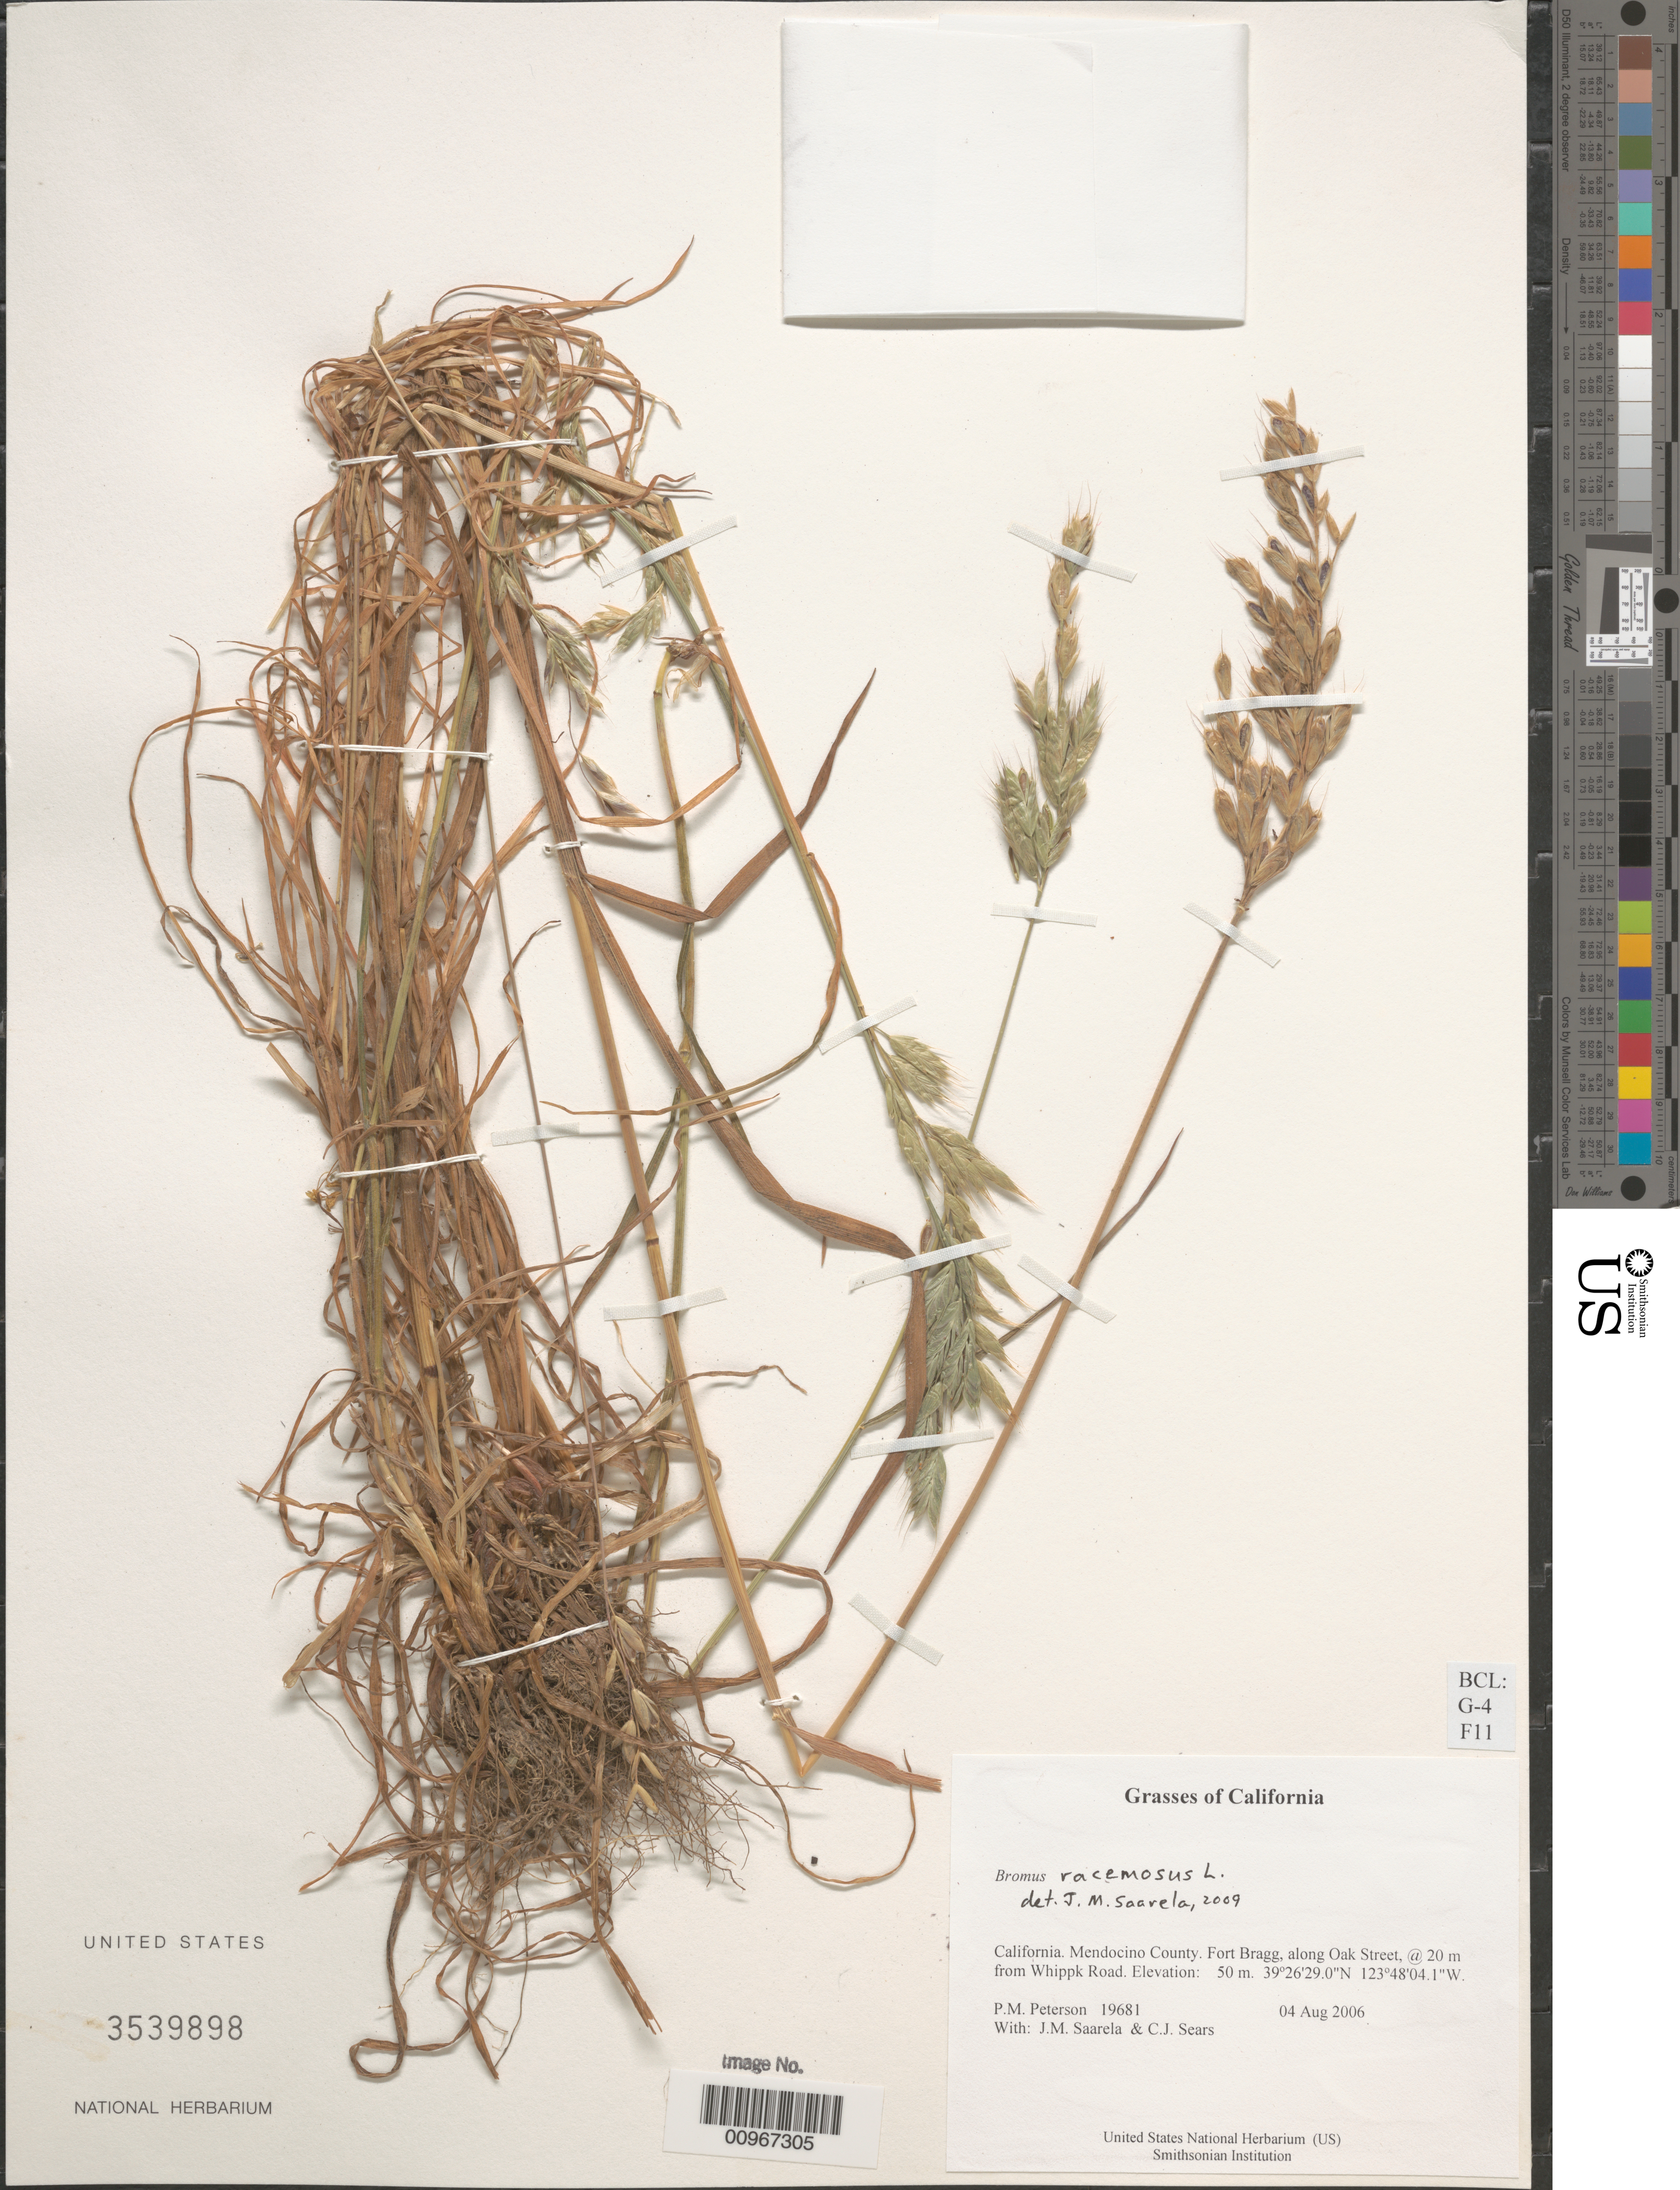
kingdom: Plantae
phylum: Tracheophyta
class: Liliopsida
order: Poales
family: Poaceae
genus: Bromus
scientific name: Bromus racemosus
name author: L.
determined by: Saarela, J. M., (CAN), Canadian Museum of Nature (CANADA)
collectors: P. M. Peterson, J. Saarela & C. Sears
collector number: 19681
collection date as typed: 04 Aug 2006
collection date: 2006-08-04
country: United States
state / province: California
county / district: Mendocino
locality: Fort Bragg, along Oak Street, 20 m from Whippk Road.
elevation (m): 50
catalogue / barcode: US 3539898